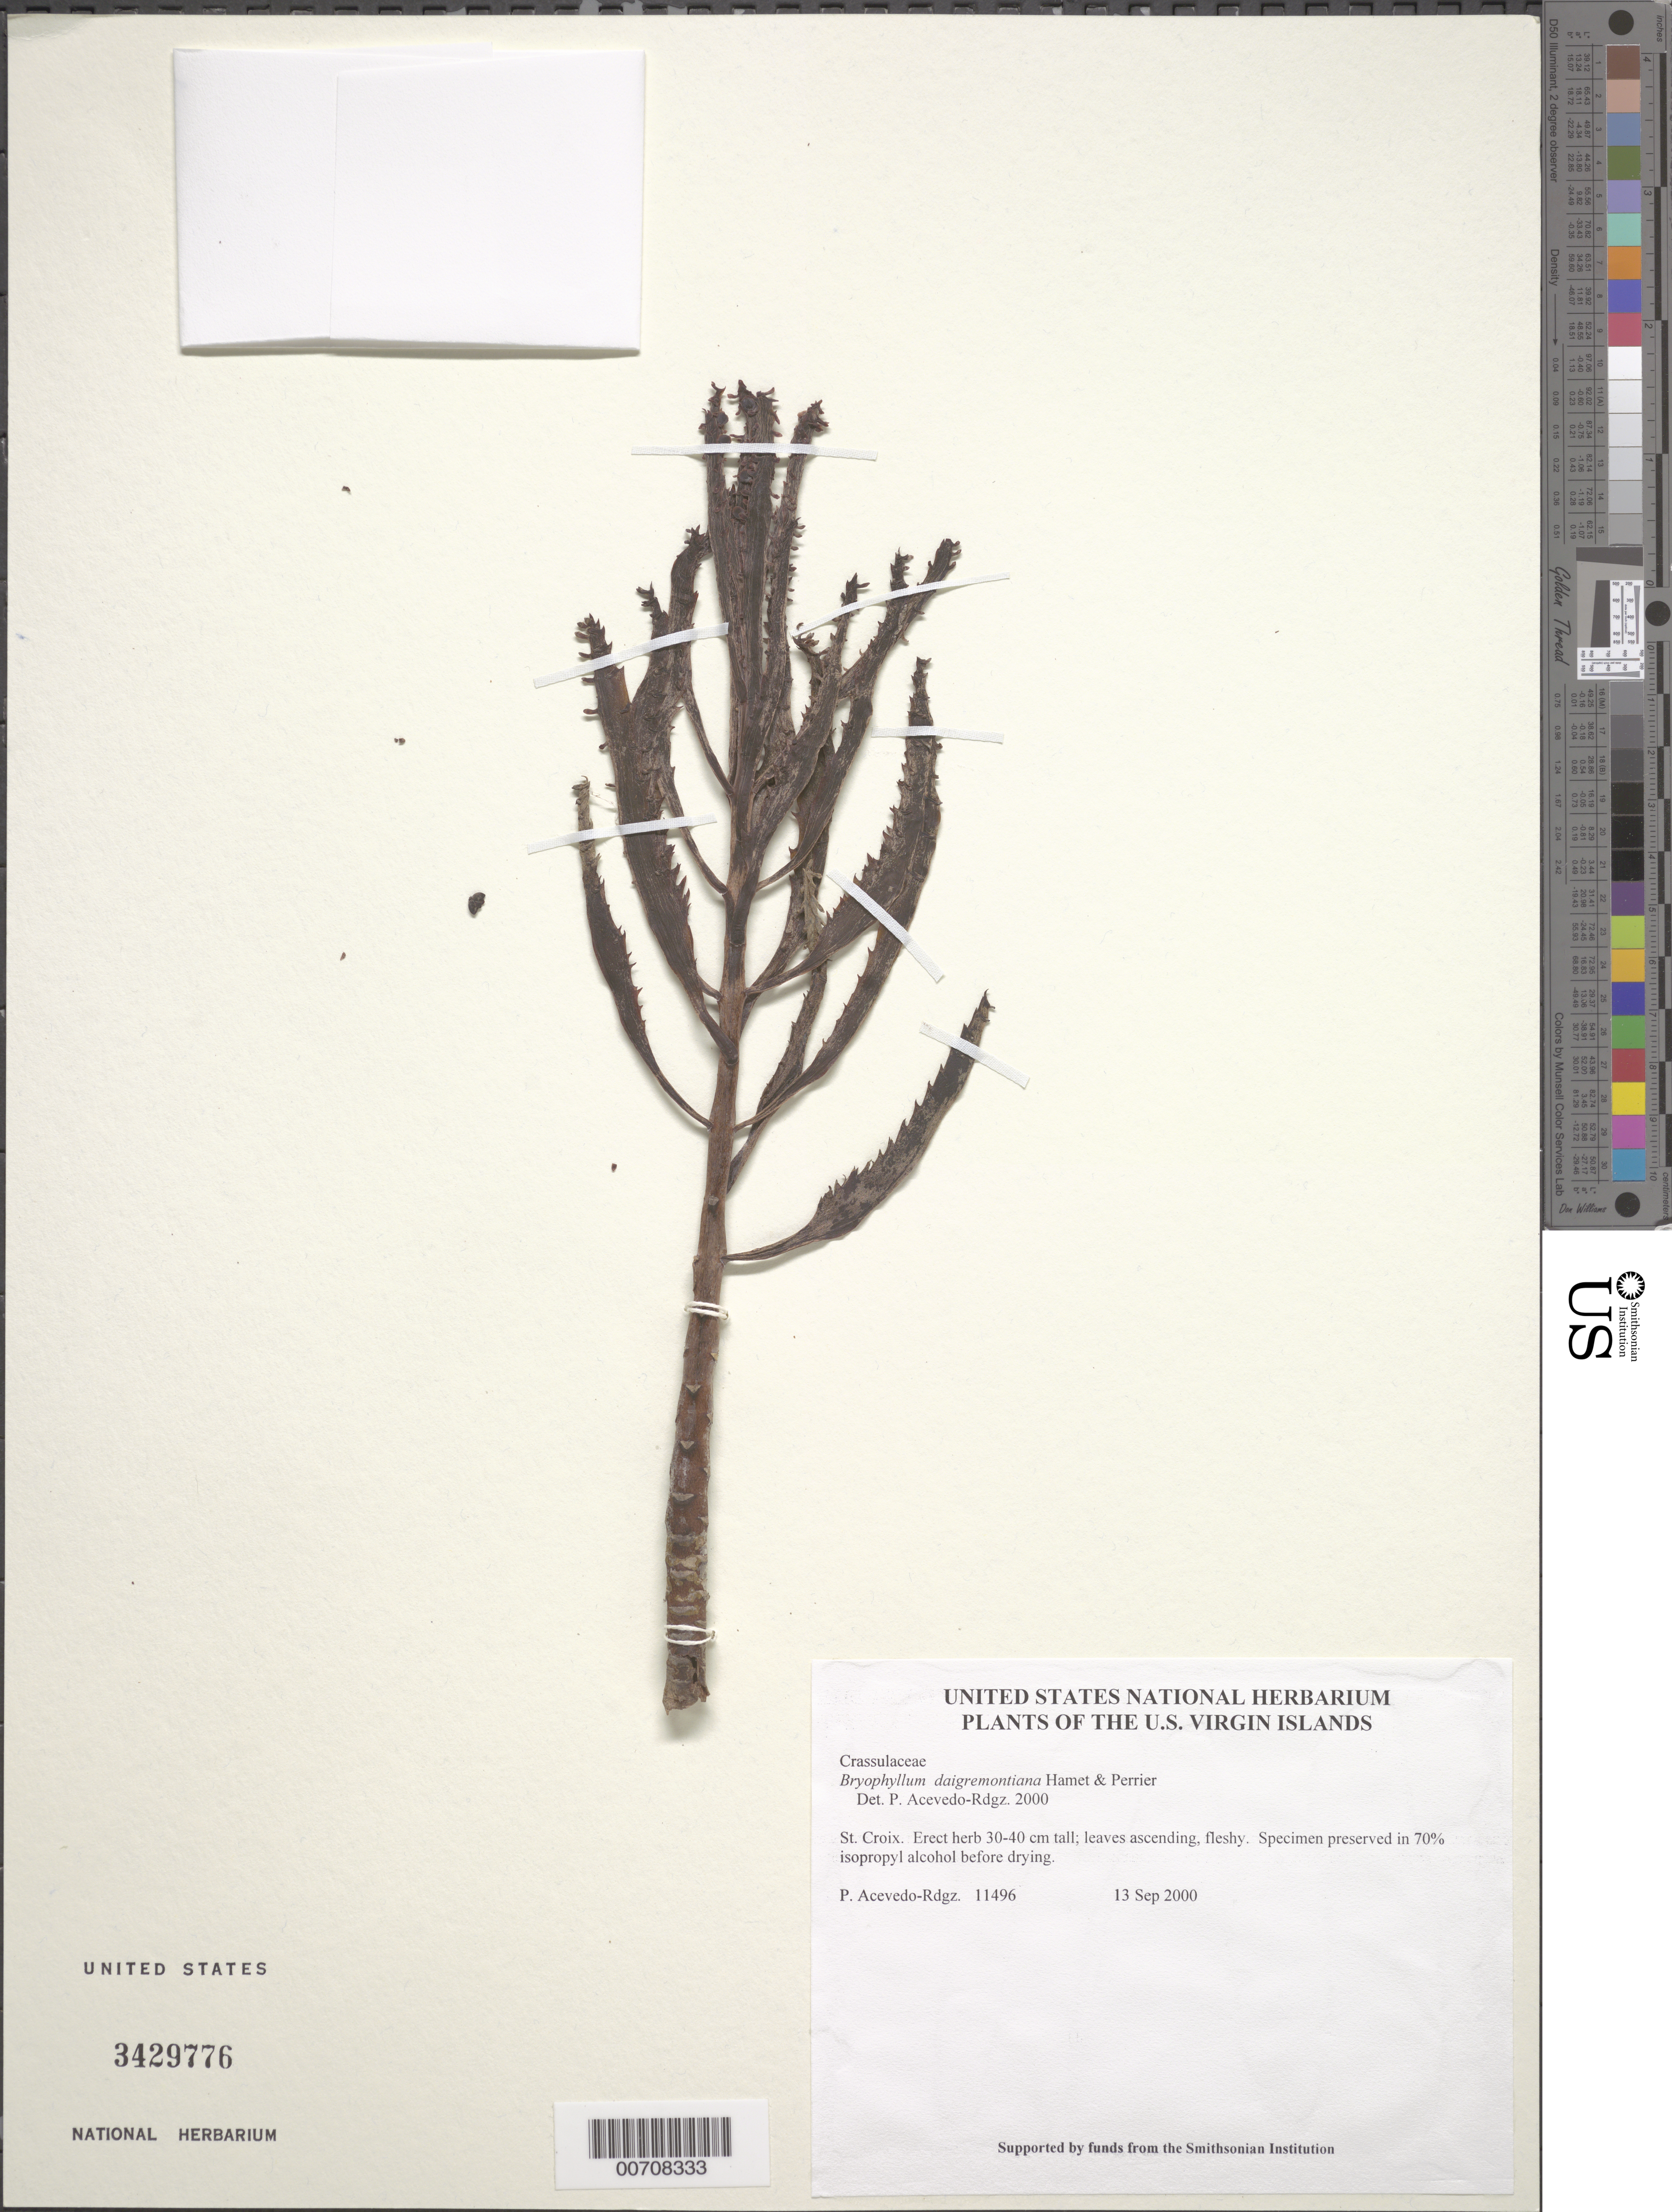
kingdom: Plantae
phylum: Tracheophyta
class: Magnoliopsida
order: Saxifragales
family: Crassulaceae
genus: Bryophyllum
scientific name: Bryophyllum daigremontianum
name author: (Raym.-Hamet & H. Perrier) A. Berger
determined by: Acevedo-Rodríguez, P., (BOT), Smithsonian Institution - National Museum of Natural History (UNITED STATES)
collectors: P. Acevedo-Rodr.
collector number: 11496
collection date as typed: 13 Sep 2000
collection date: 2000-09-13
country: U.S. Virgin Islands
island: St. Croix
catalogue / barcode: US 3429776